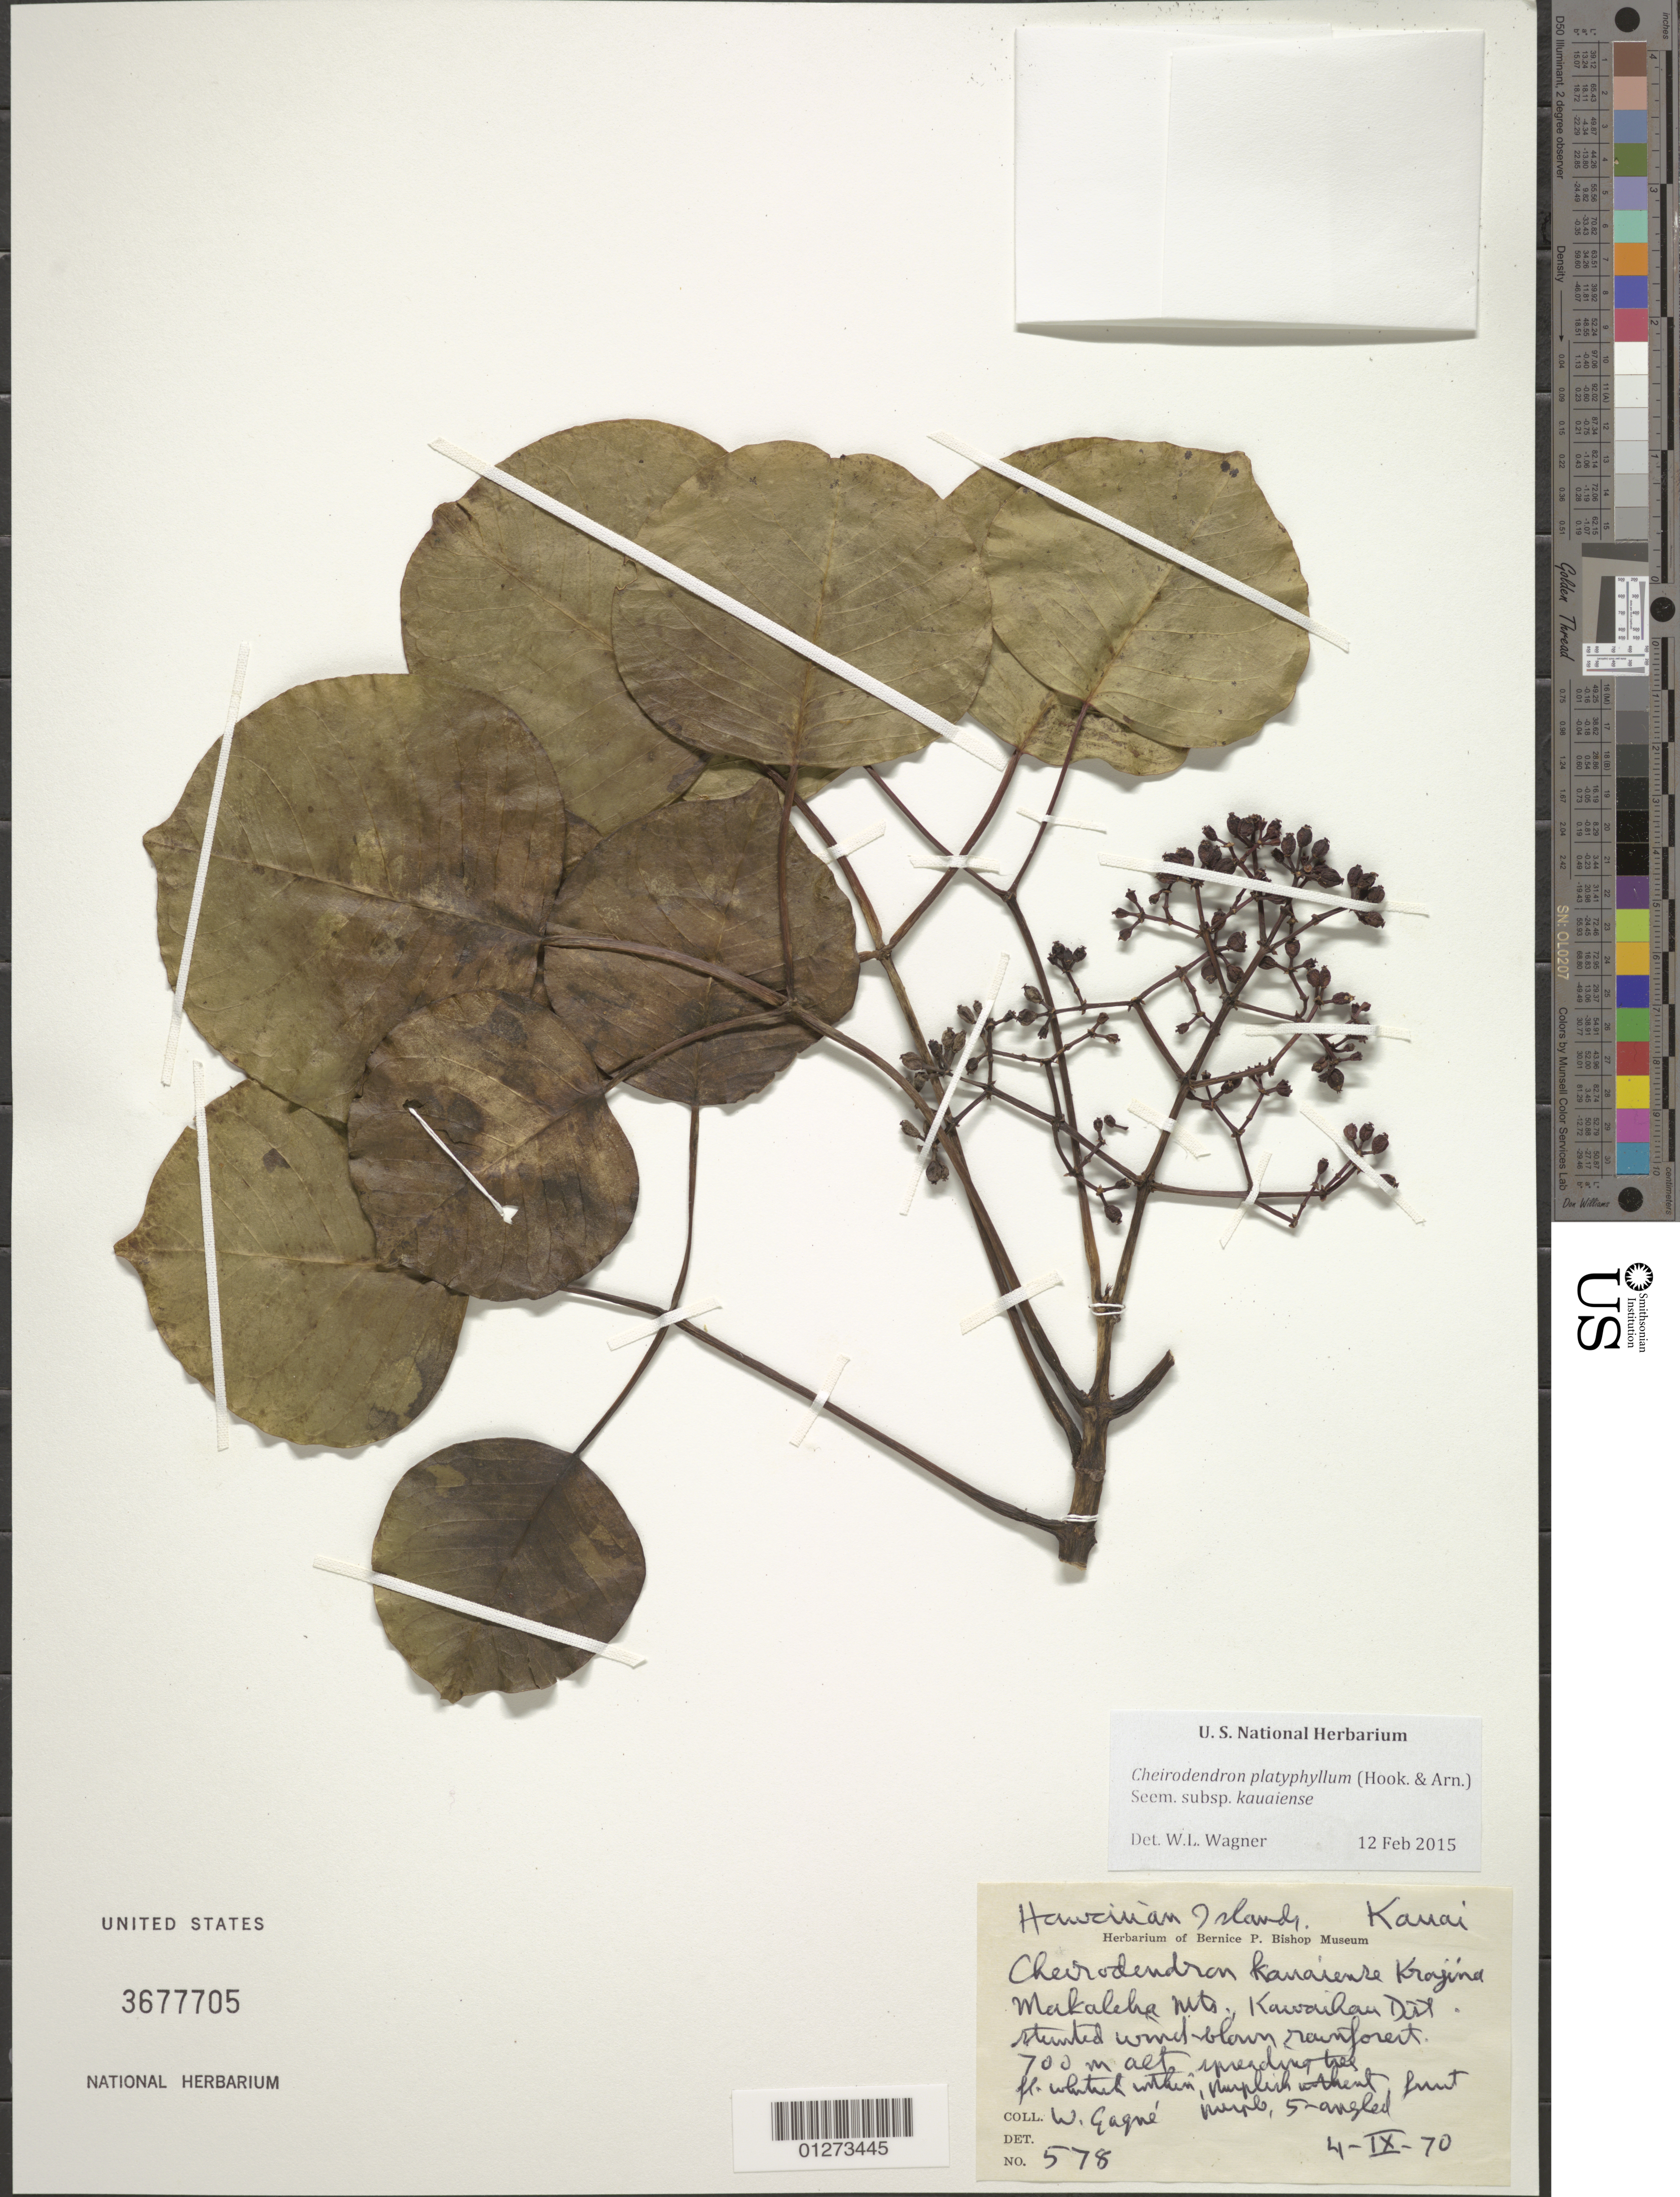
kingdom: Plantae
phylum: Tracheophyta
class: Magnoliopsida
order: Apiales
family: Araliaceae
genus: Cheirodendron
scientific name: Cheirodendron platyphyllum subsp. kauaiense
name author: (Krajina) Lowry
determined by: Wagner, W. L., (BOT), Smithsonian Institution - National Museum of Natural History (UNITED STATES)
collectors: W. Gagne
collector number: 578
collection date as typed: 4-IX-70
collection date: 1970-09-04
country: United States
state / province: Hawaii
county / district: Kauai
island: Kaua'i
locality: Kawaihau District, Makaleha.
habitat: Stunted windblown rainforest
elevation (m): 700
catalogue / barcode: US 3677705